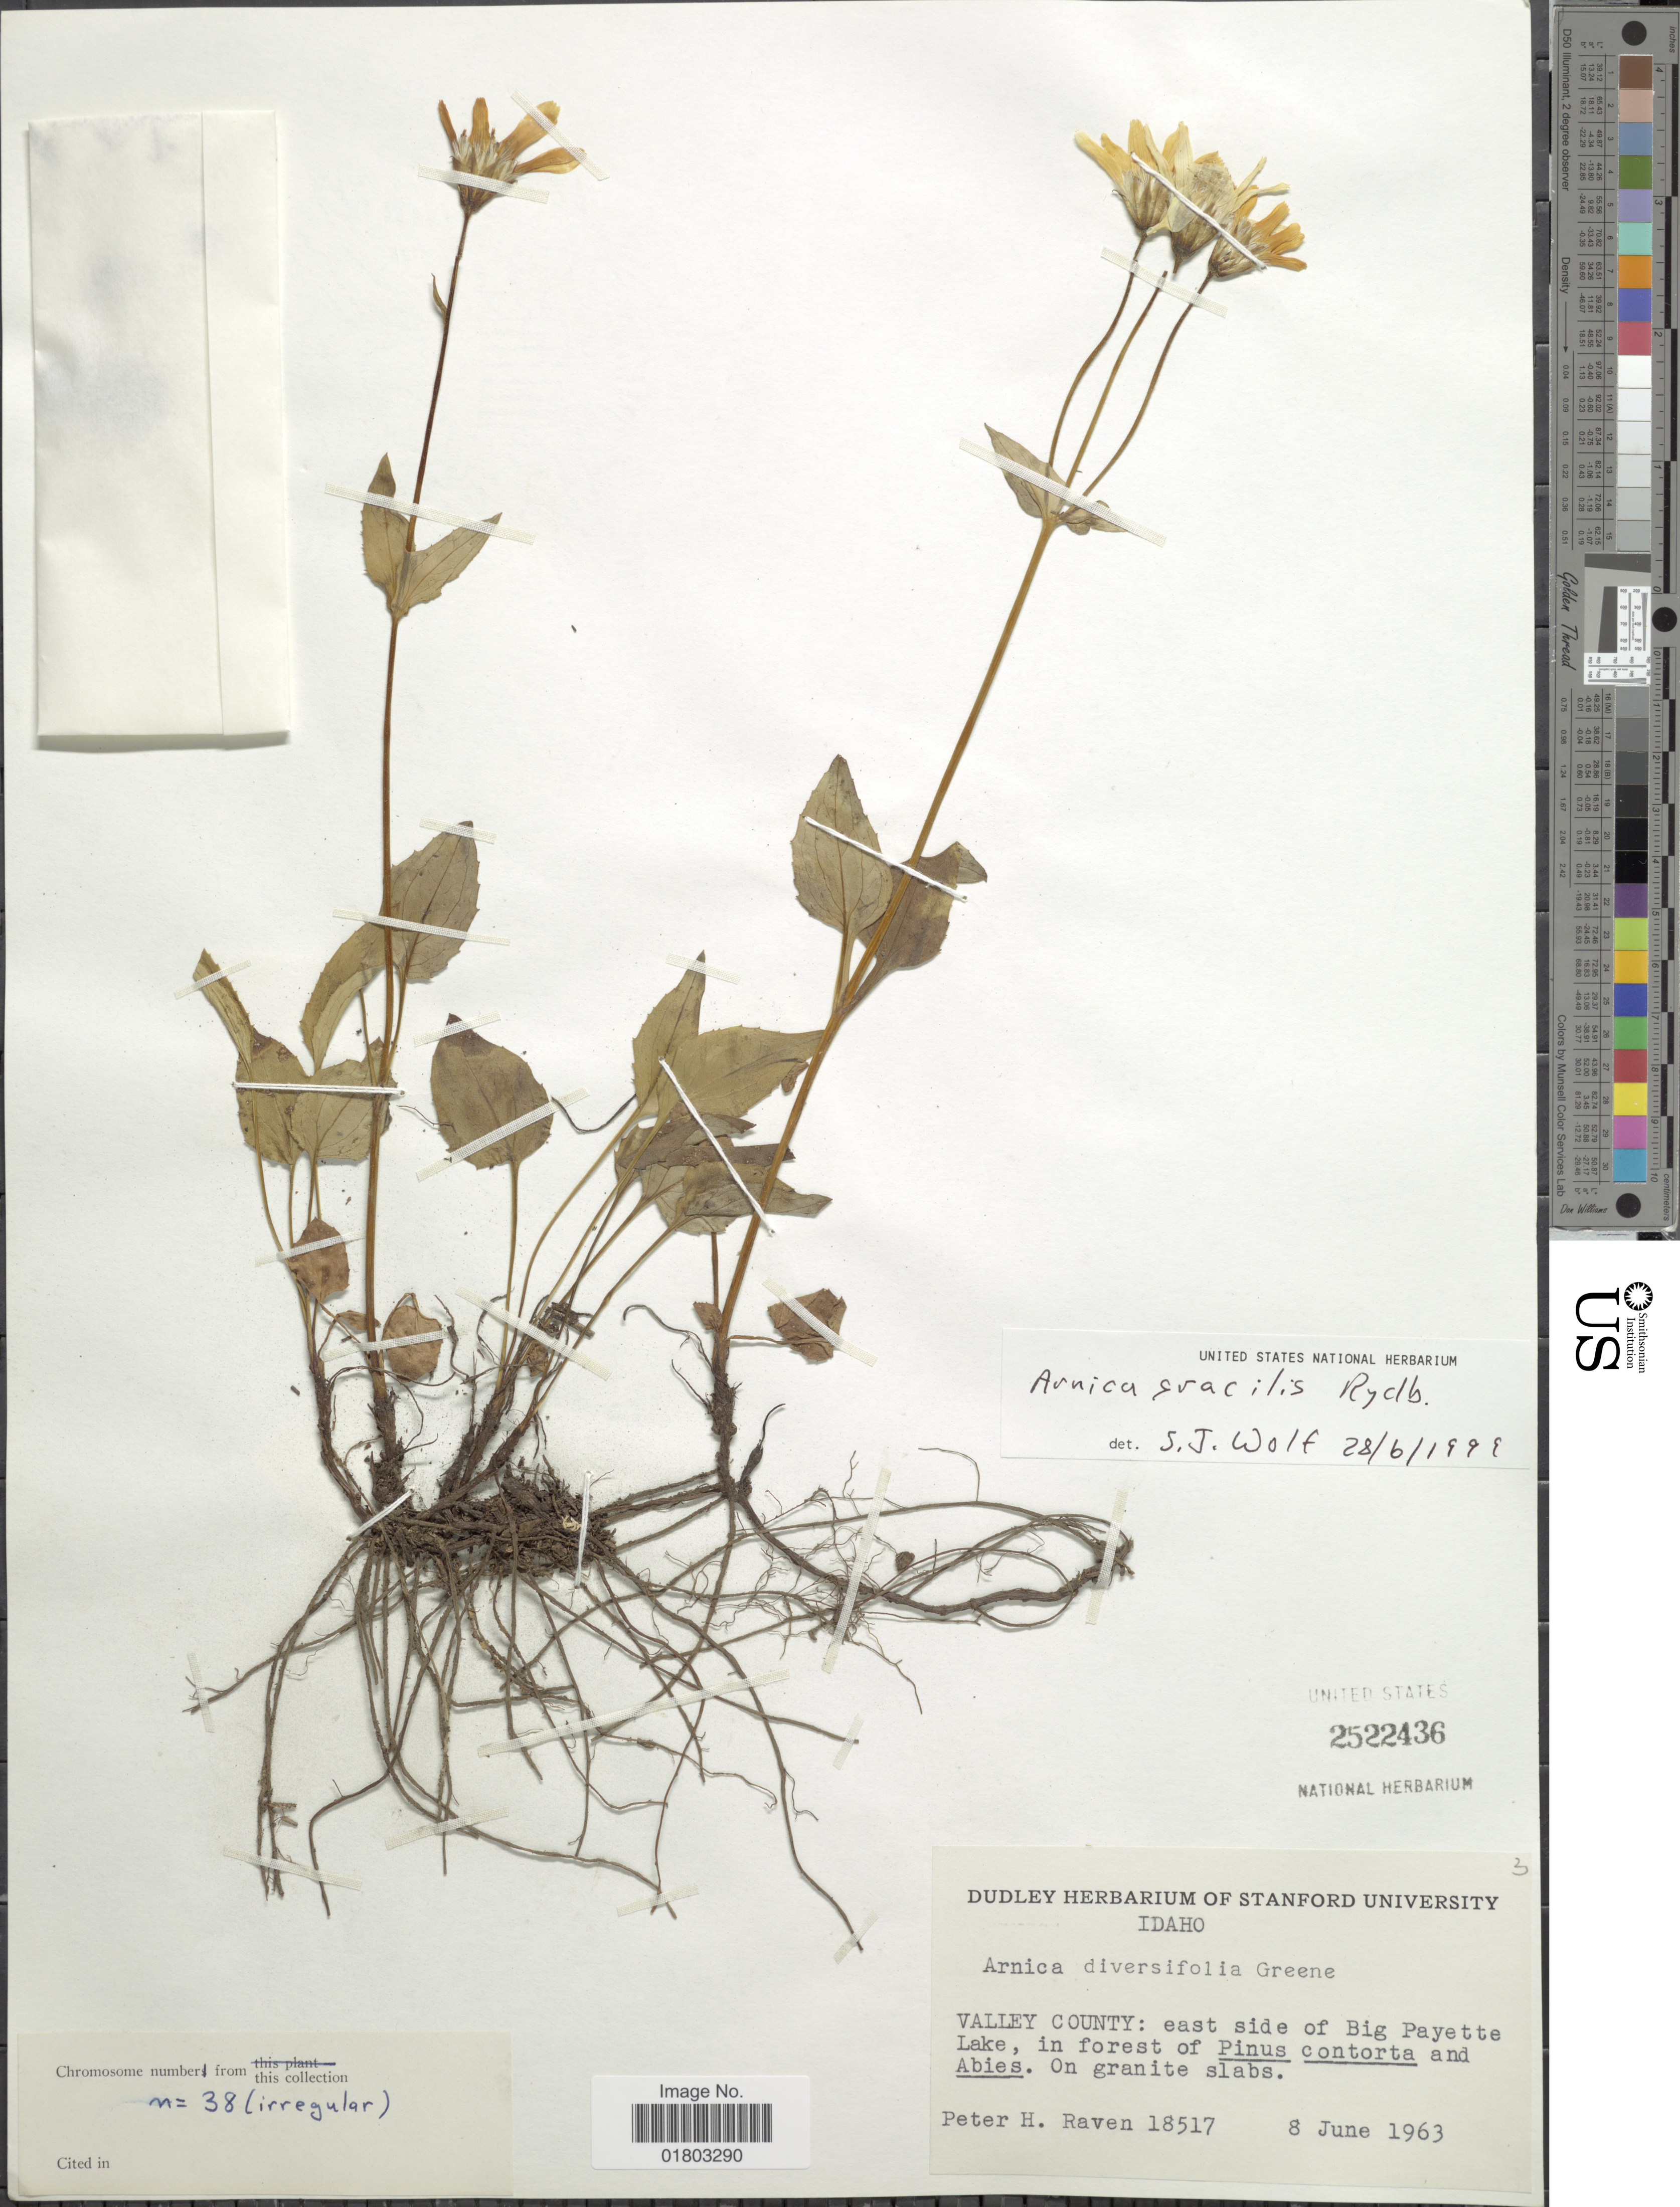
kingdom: Plantae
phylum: Tracheophyta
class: Magnoliopsida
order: Asterales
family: Asteraceae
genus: Arnica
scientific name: Arnica gracilis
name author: Rydb.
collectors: P. Raven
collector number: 18517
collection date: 1963-06-08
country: United States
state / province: Idaho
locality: Valley County: east side of Big Oayette Lake, On granite slabs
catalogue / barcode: US 2522436